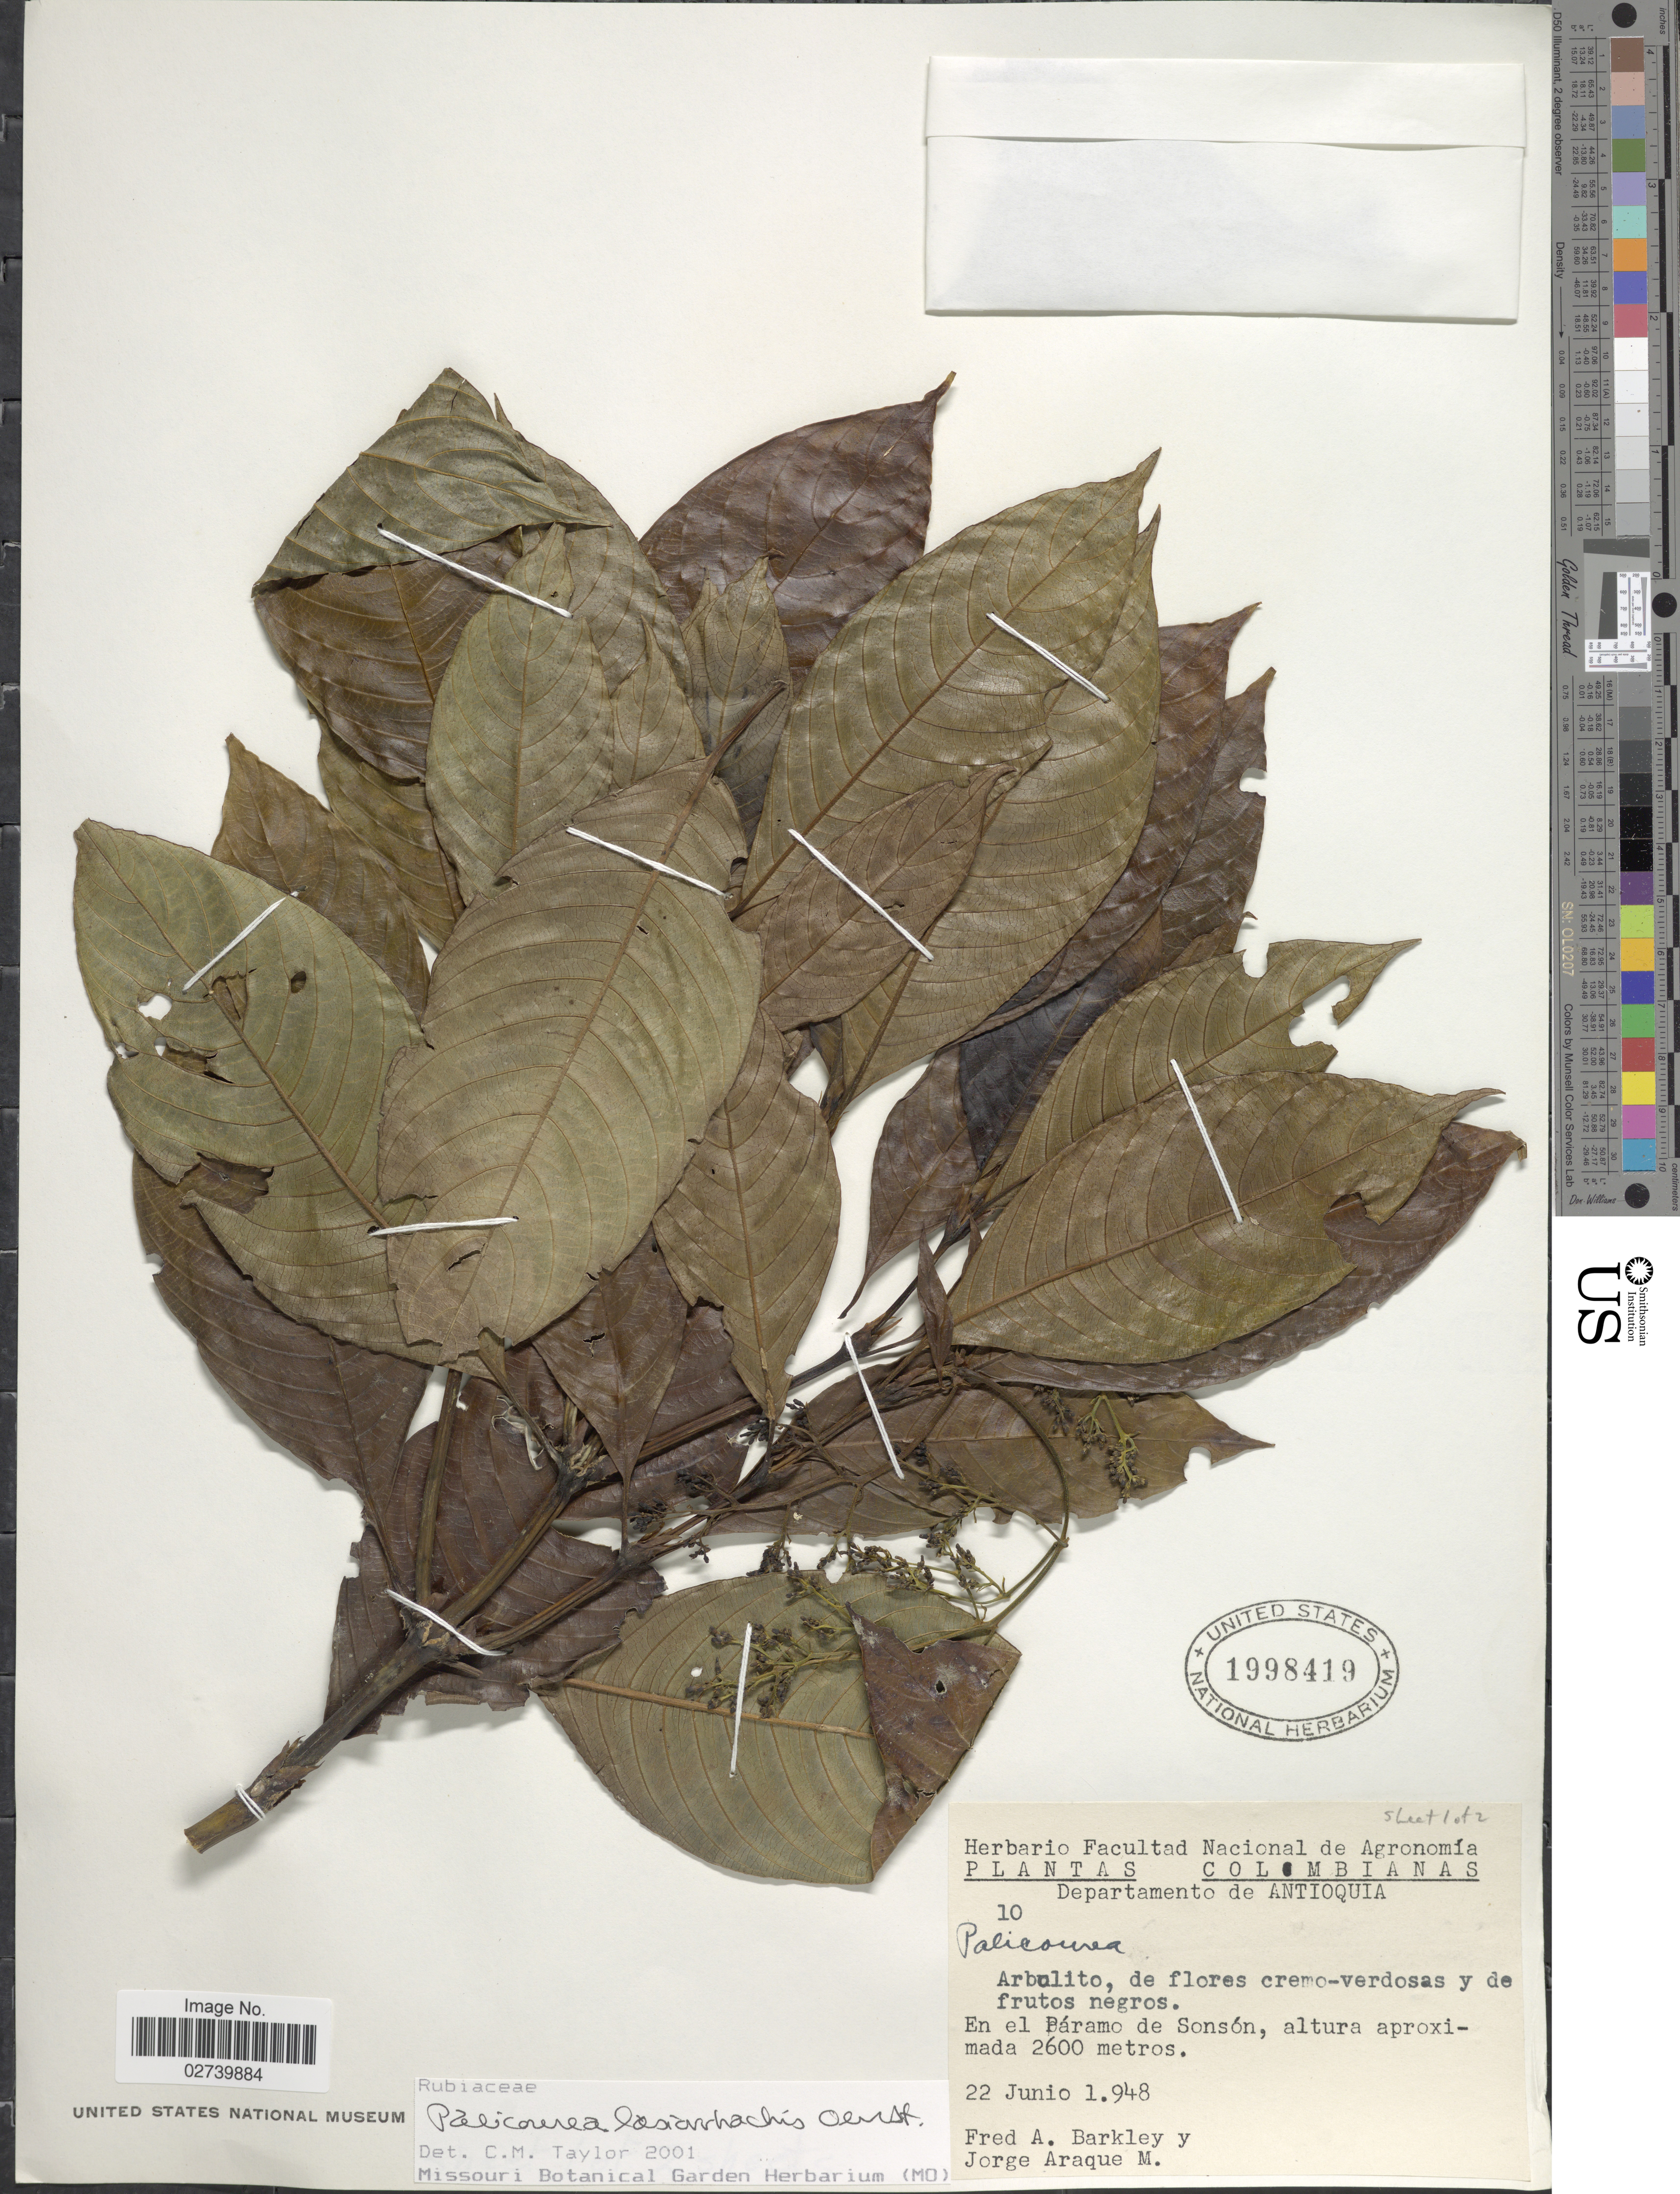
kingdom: Plantae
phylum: Tracheophyta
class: Magnoliopsida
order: Gentianales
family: Rubiaceae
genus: Palicourea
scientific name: Palicourea lasiorrhachis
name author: Oerst.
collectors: F. A. Barkley & J. Araque Molina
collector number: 10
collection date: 1948-06-22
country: Colombia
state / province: Antioquia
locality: En el Páramo de Sonsón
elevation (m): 2600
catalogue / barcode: US 1998419